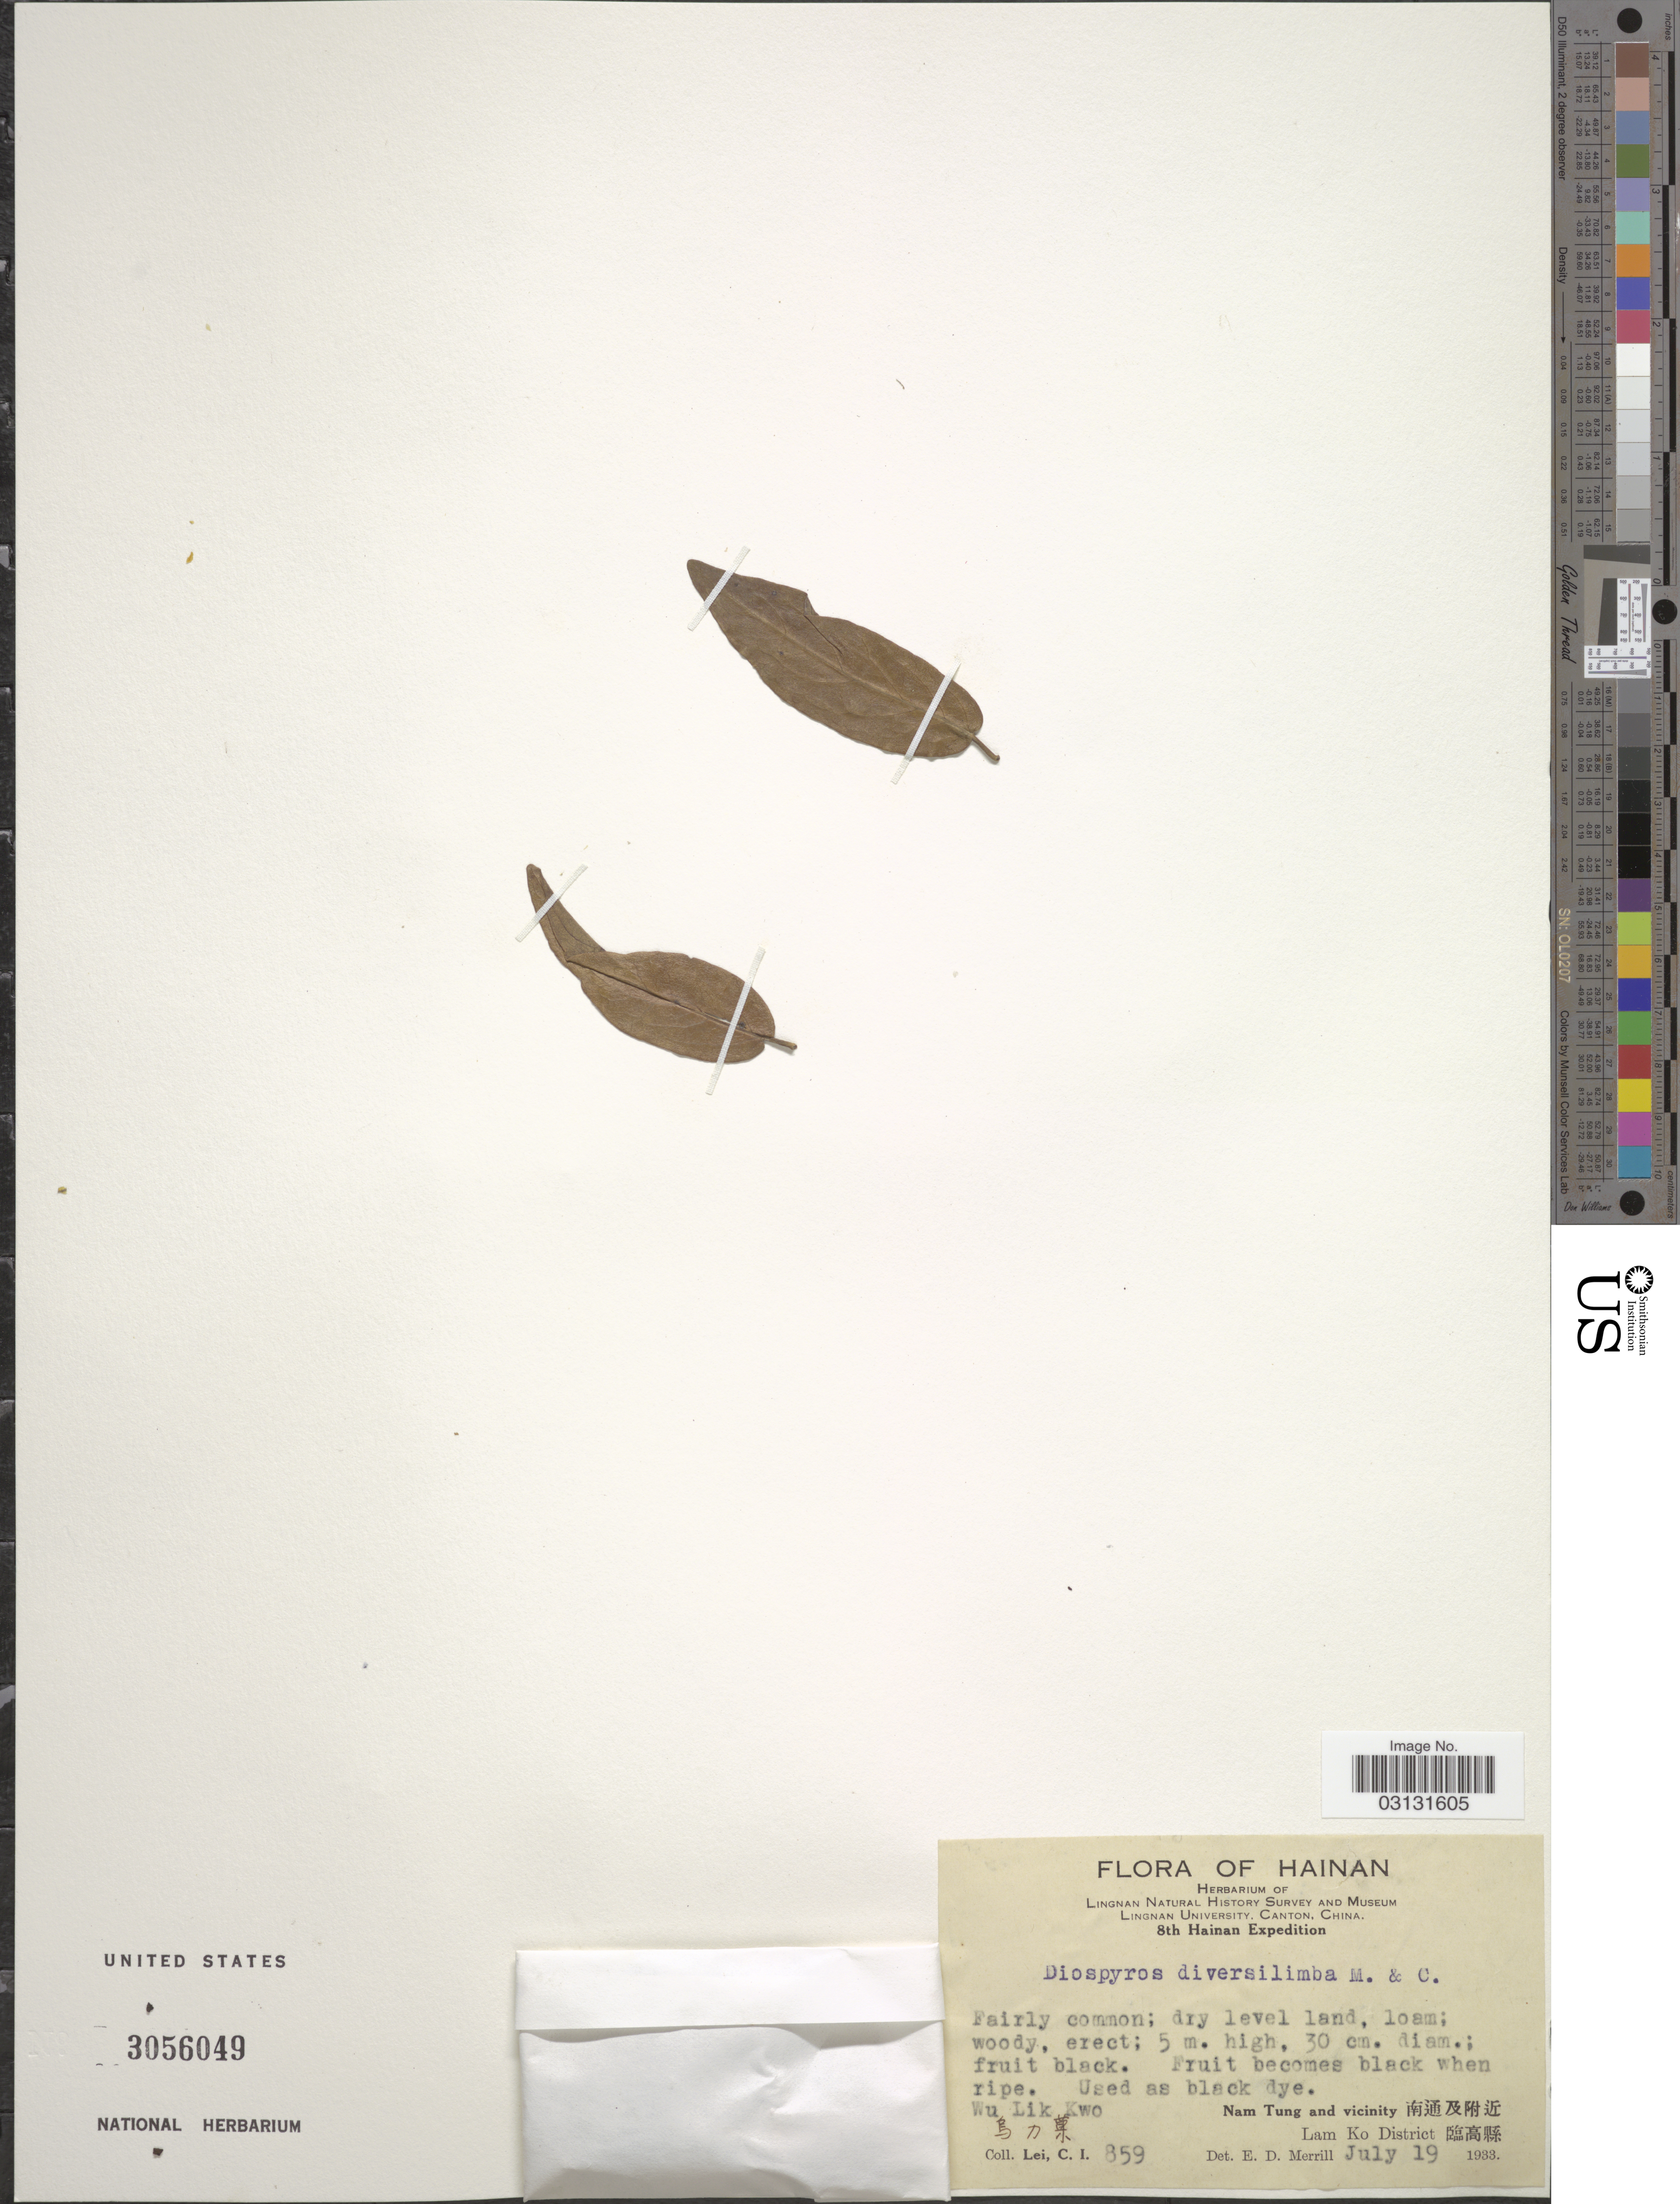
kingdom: Plantae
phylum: Tracheophyta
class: Magnoliopsida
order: Ericales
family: Ebenaceae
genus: Diospyros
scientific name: Diospyros diversilimba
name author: Merr. & Chun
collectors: C. I. Lei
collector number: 859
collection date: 1933-07-19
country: China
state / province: Hainan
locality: Wu Lik Kwo. Nam Tung and vicinity. Lam Ko District.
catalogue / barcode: US 3056049